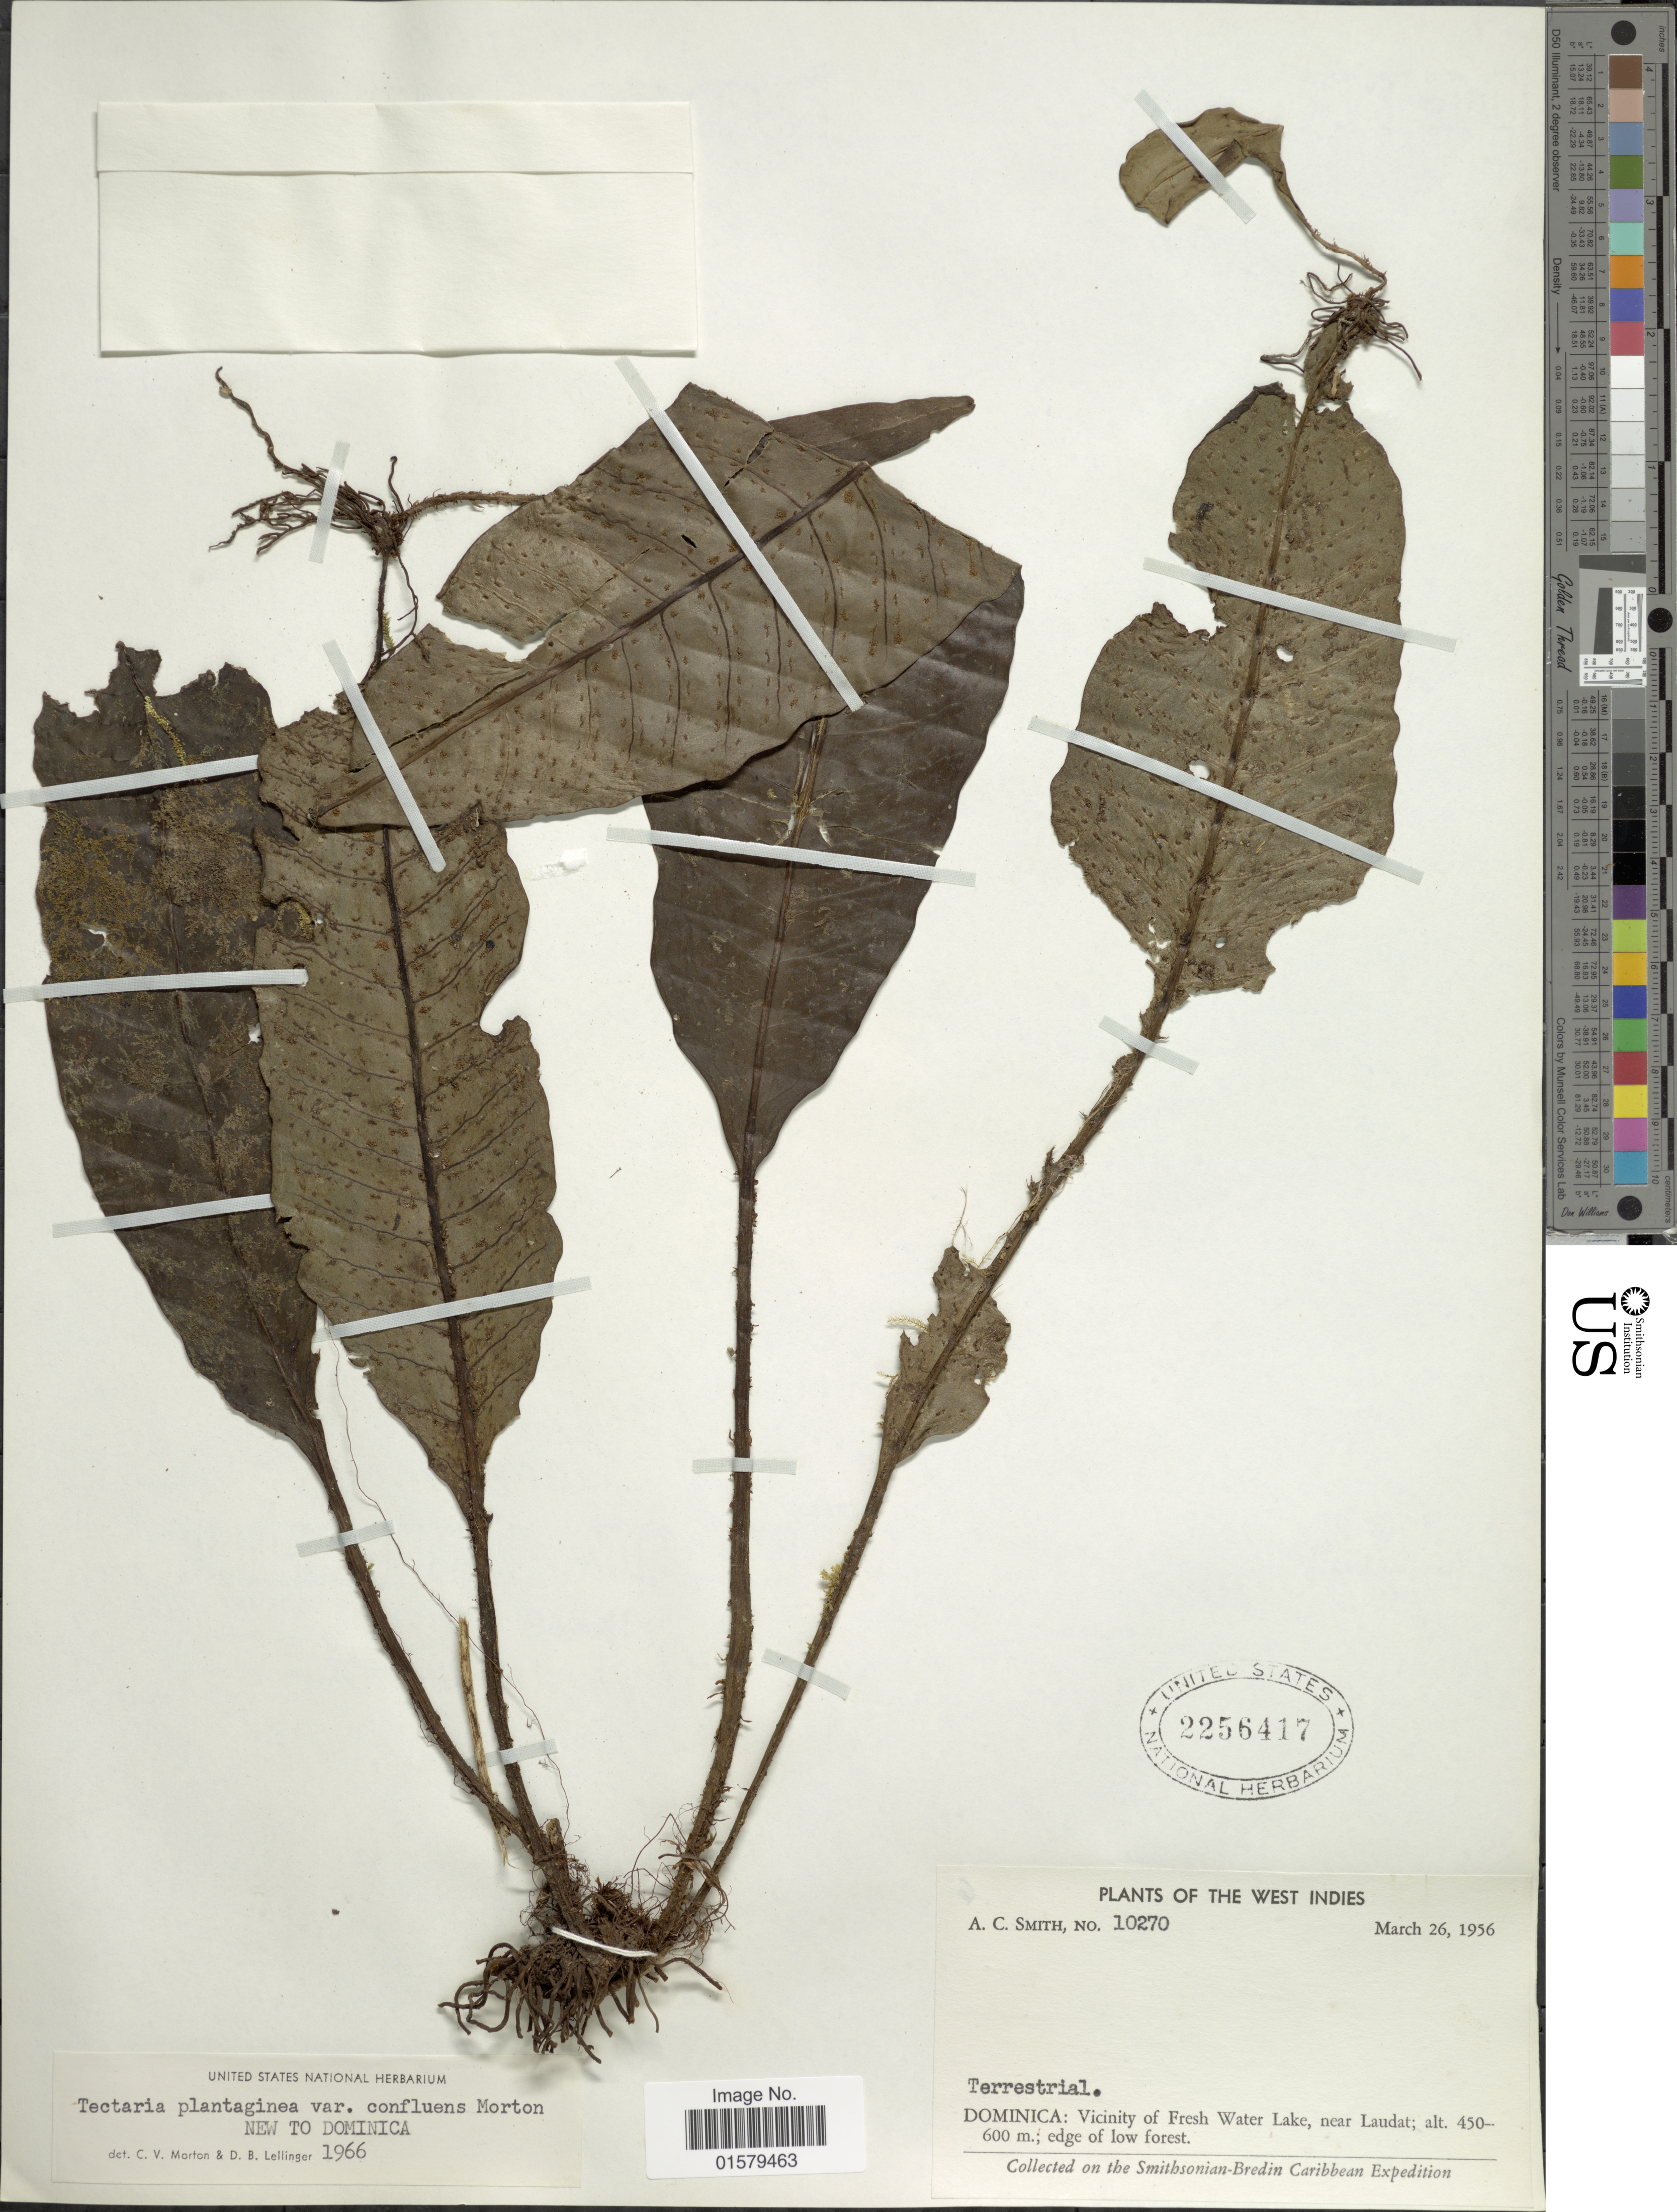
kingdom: Plantae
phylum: Tracheophyta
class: Polypodiopsida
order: Polypodiales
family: Tectariaceae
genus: Tectaria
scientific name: Tectaria plantaginea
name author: (Jacq.) Maxon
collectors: A. C. Smith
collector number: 10270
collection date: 1956-03-26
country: Dominica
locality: Vicinity of Fresh Water Lake, near Laudat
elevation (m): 450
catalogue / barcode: US 2256417